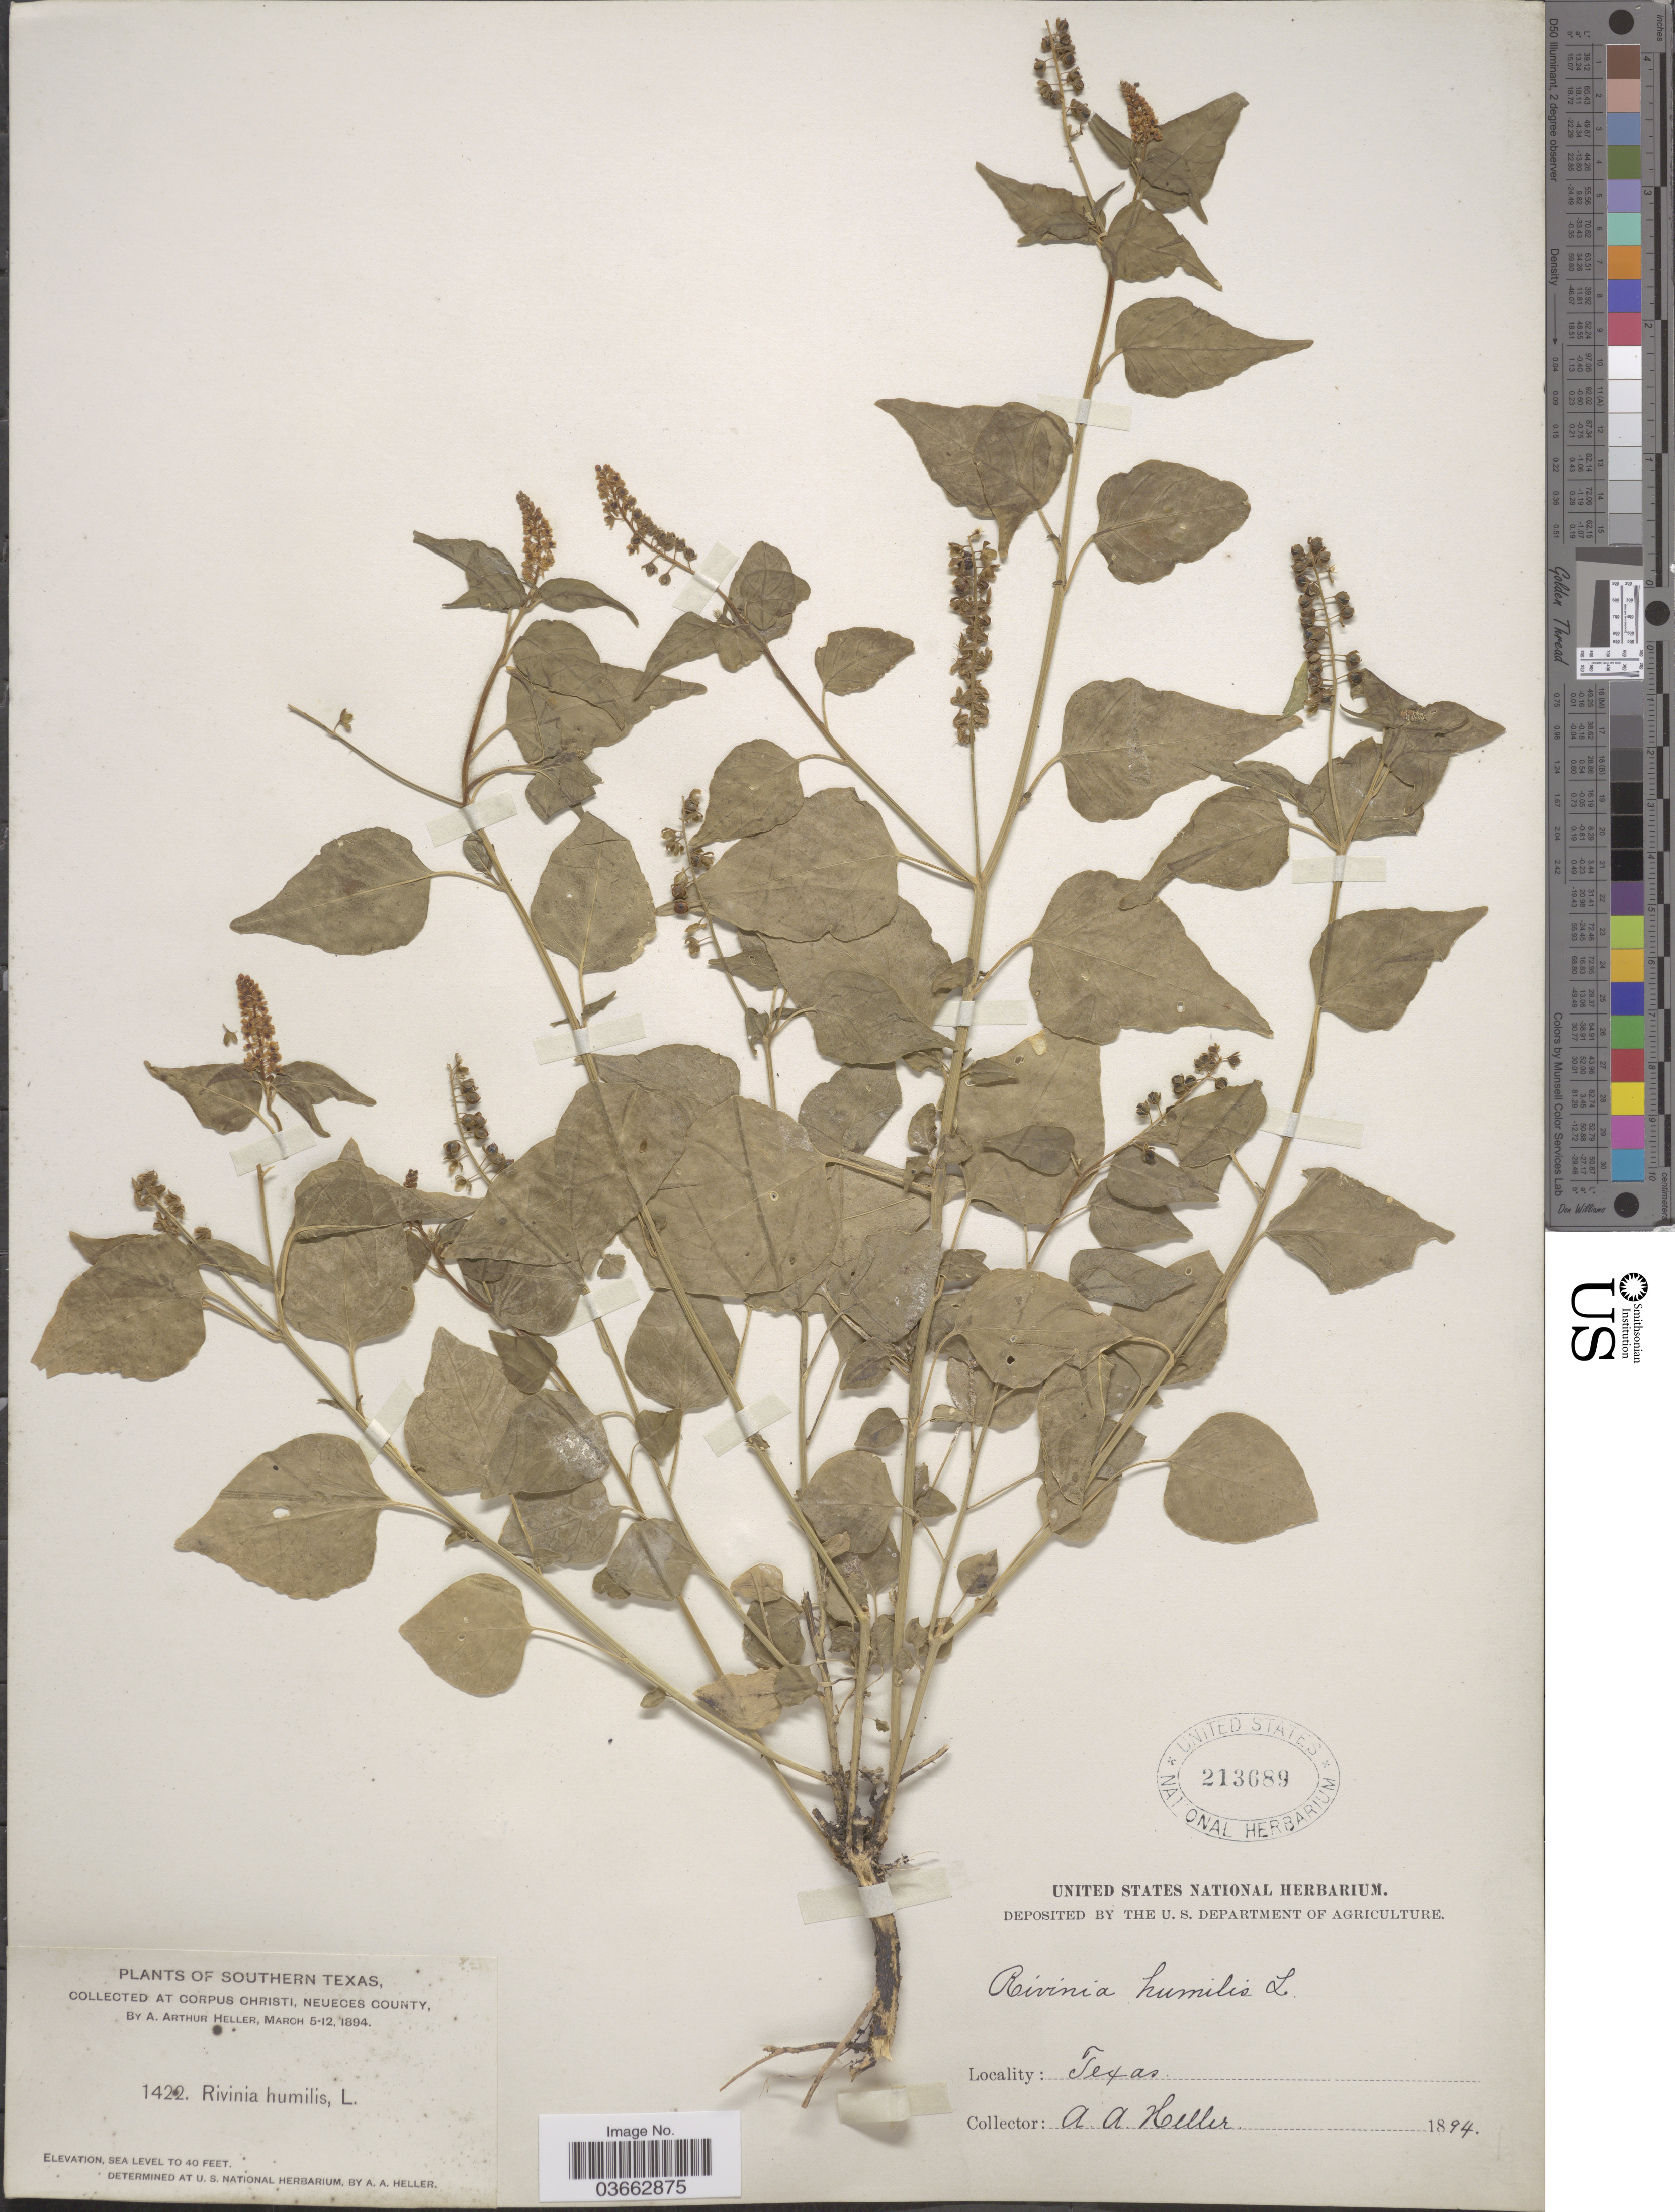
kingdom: Plantae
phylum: Tracheophyta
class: Magnoliopsida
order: Caryophyllales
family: Phytolaccaceae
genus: Rivina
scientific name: Rivina humilis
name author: L.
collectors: A. A. Heller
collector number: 1422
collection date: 1894-03-05/1894-03-12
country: United States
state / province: Texas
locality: Southern Texas. At Corpus Christi, Neueces County.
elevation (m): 0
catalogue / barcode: US 213689